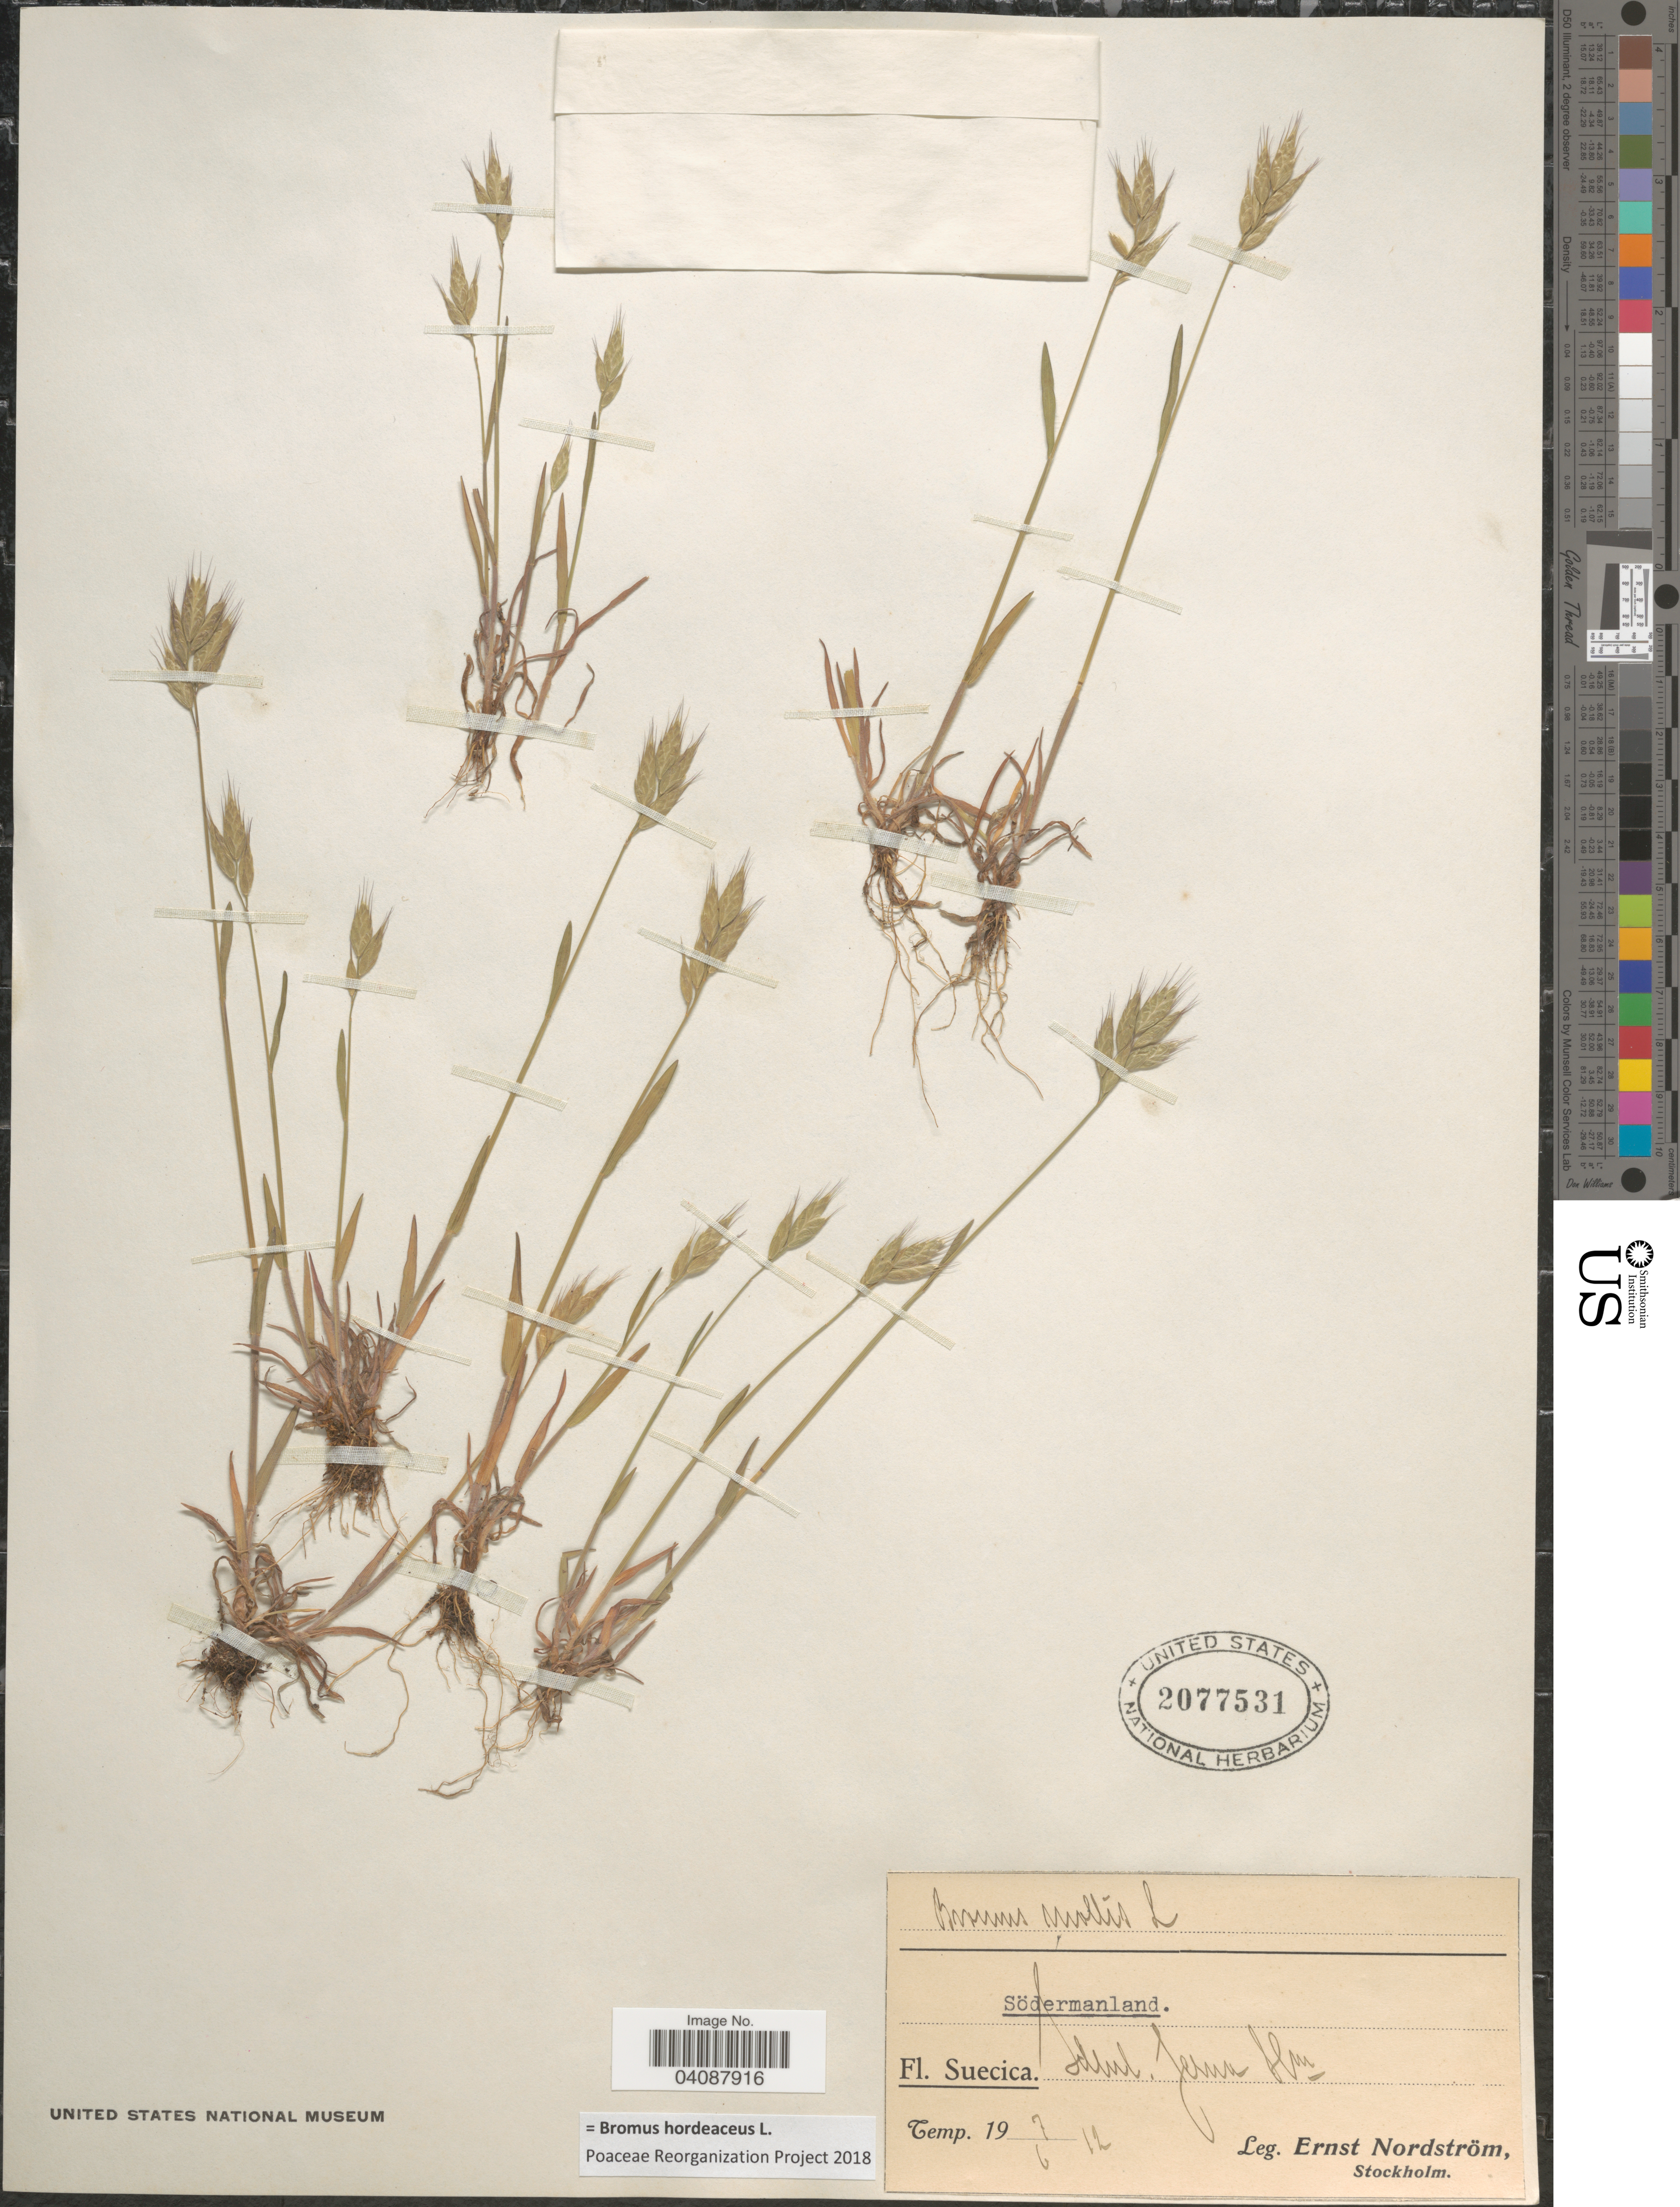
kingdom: Plantae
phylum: Tracheophyta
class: Liliopsida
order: Poales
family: Poaceae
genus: Bromus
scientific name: Bromus hordeaceus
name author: L.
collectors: E. Nordström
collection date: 1912-06-07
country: Sweden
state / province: Sodermanland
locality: Södermanland. Suecica. Sdml. Jerun Hm.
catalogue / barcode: US 2077531